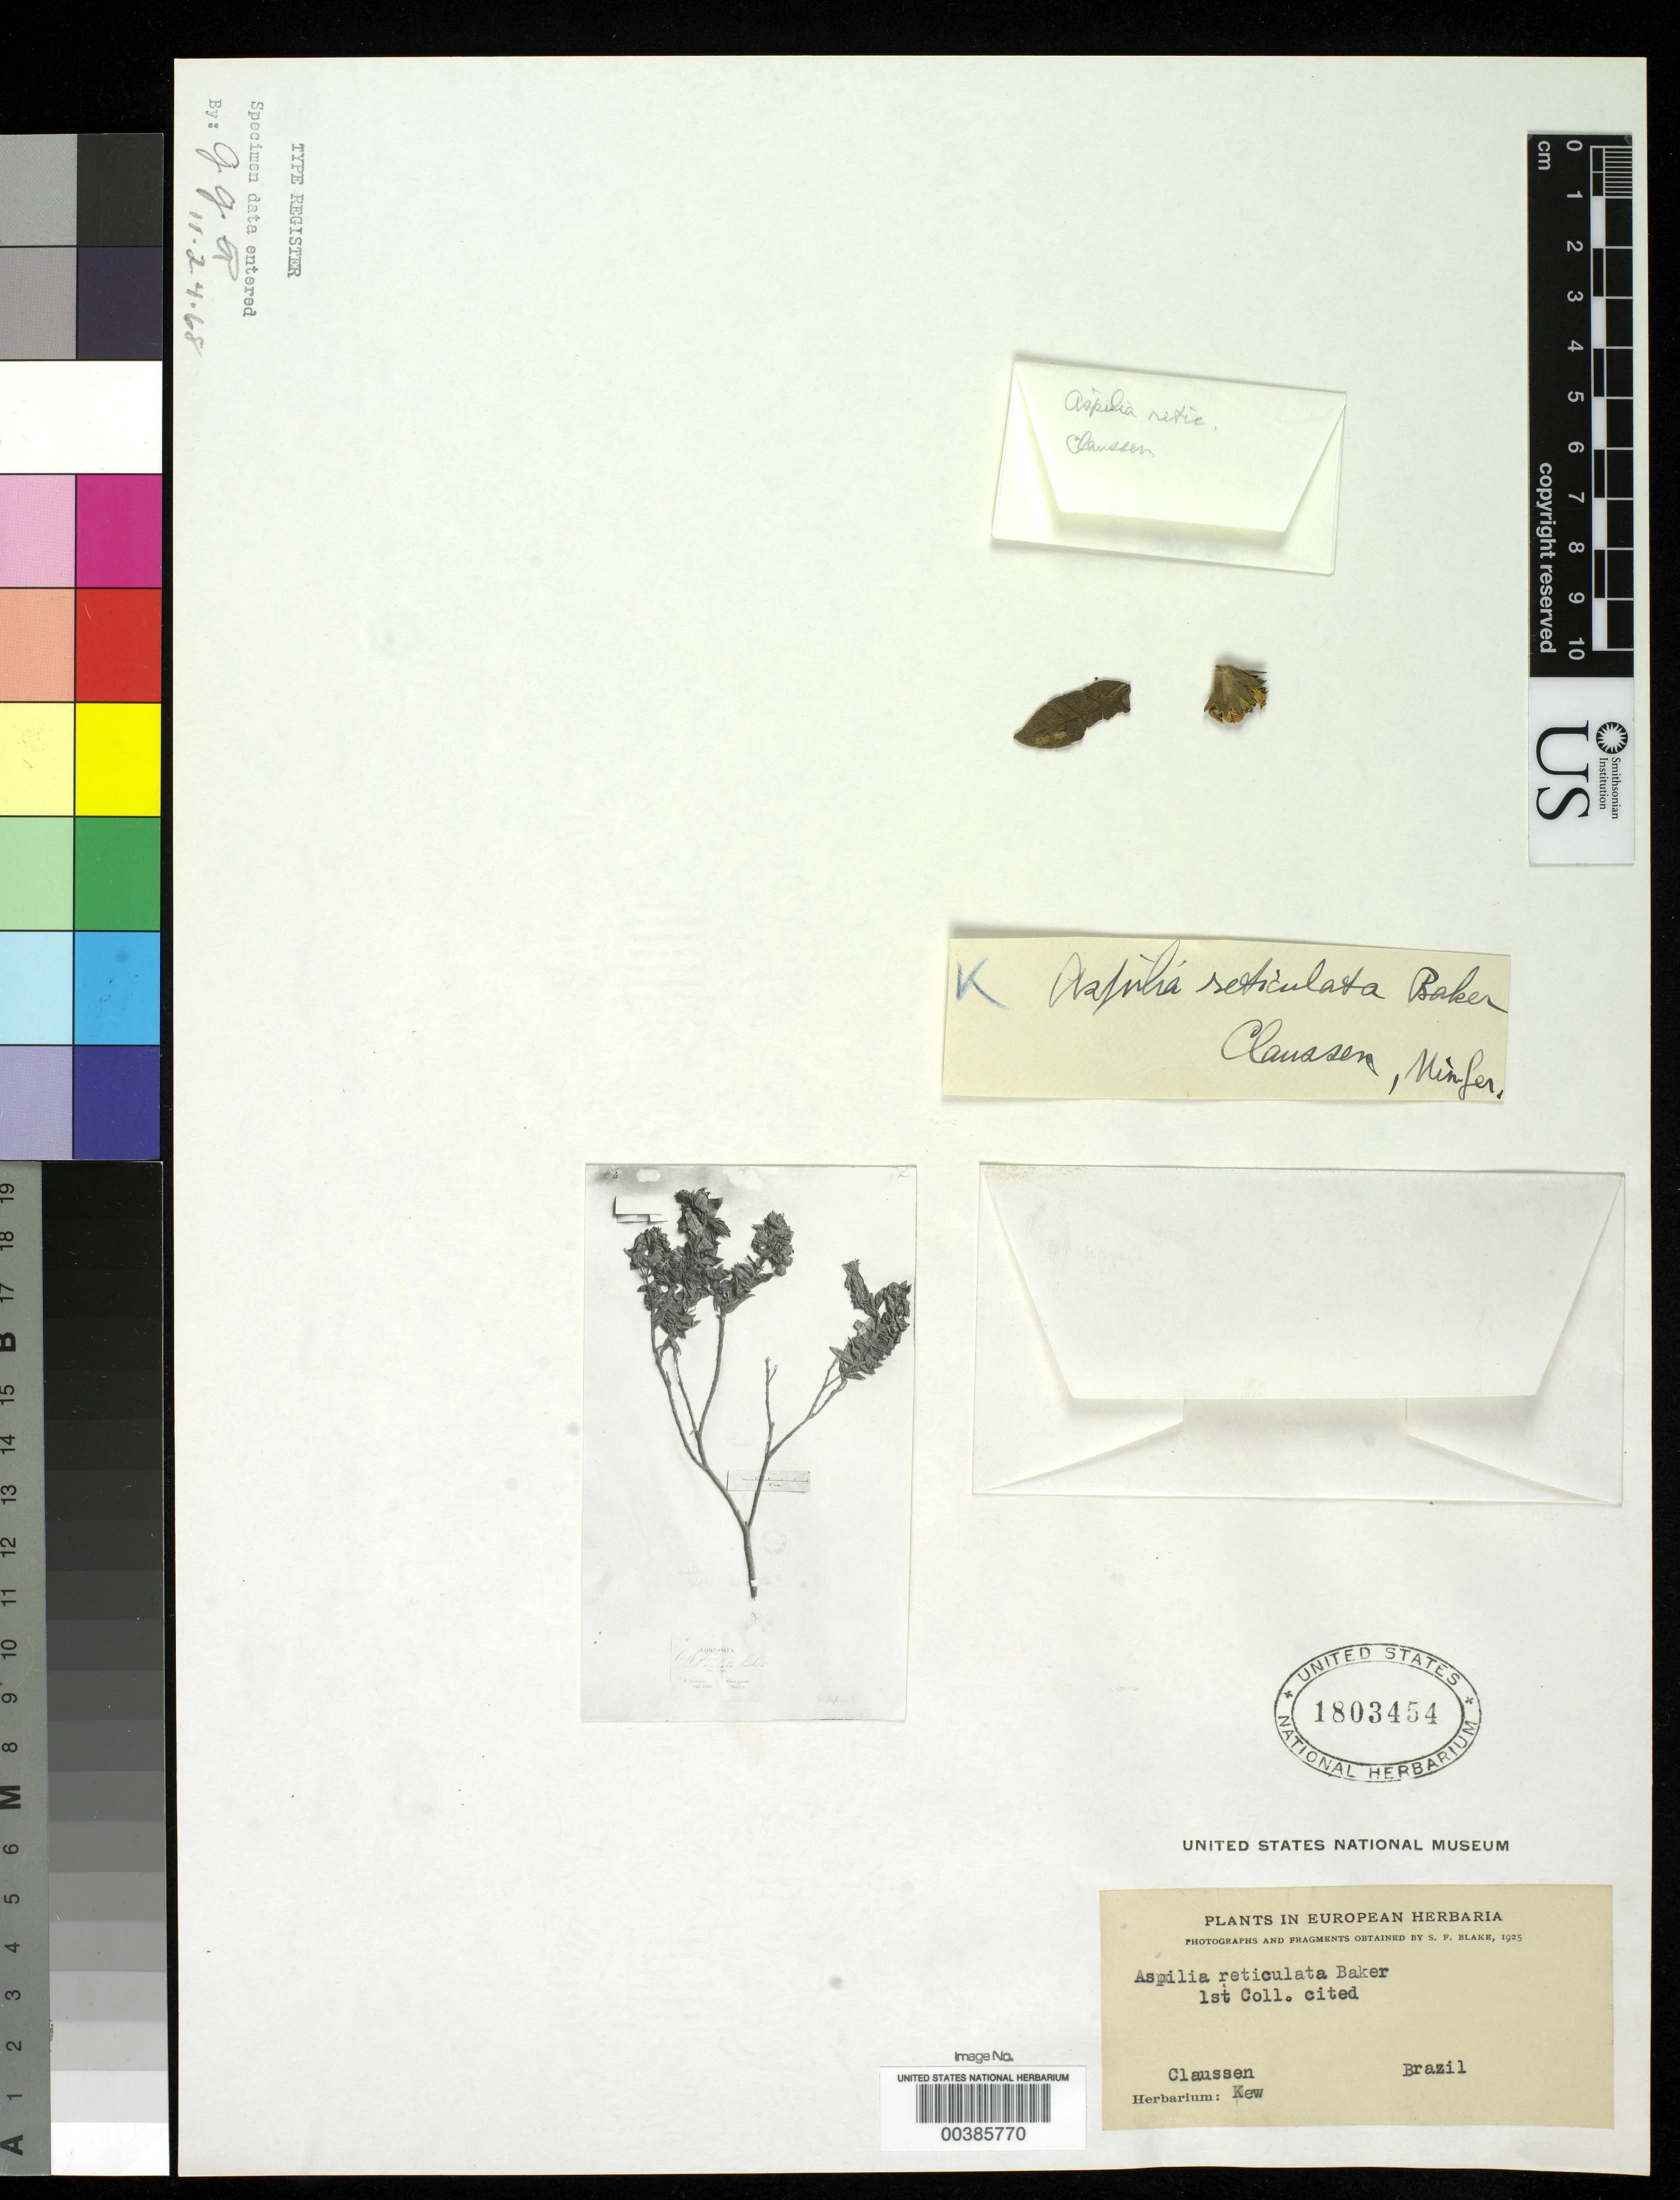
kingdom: Plantae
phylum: Tracheophyta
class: Magnoliopsida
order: Asterales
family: Asteraceae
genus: Aspilia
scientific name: Aspilia reticulata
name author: Baker in Mart.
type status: Type Material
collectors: P. Claussen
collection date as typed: Aug 1840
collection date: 1840-08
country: Brazil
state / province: Minas Gerais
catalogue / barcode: US 1803454